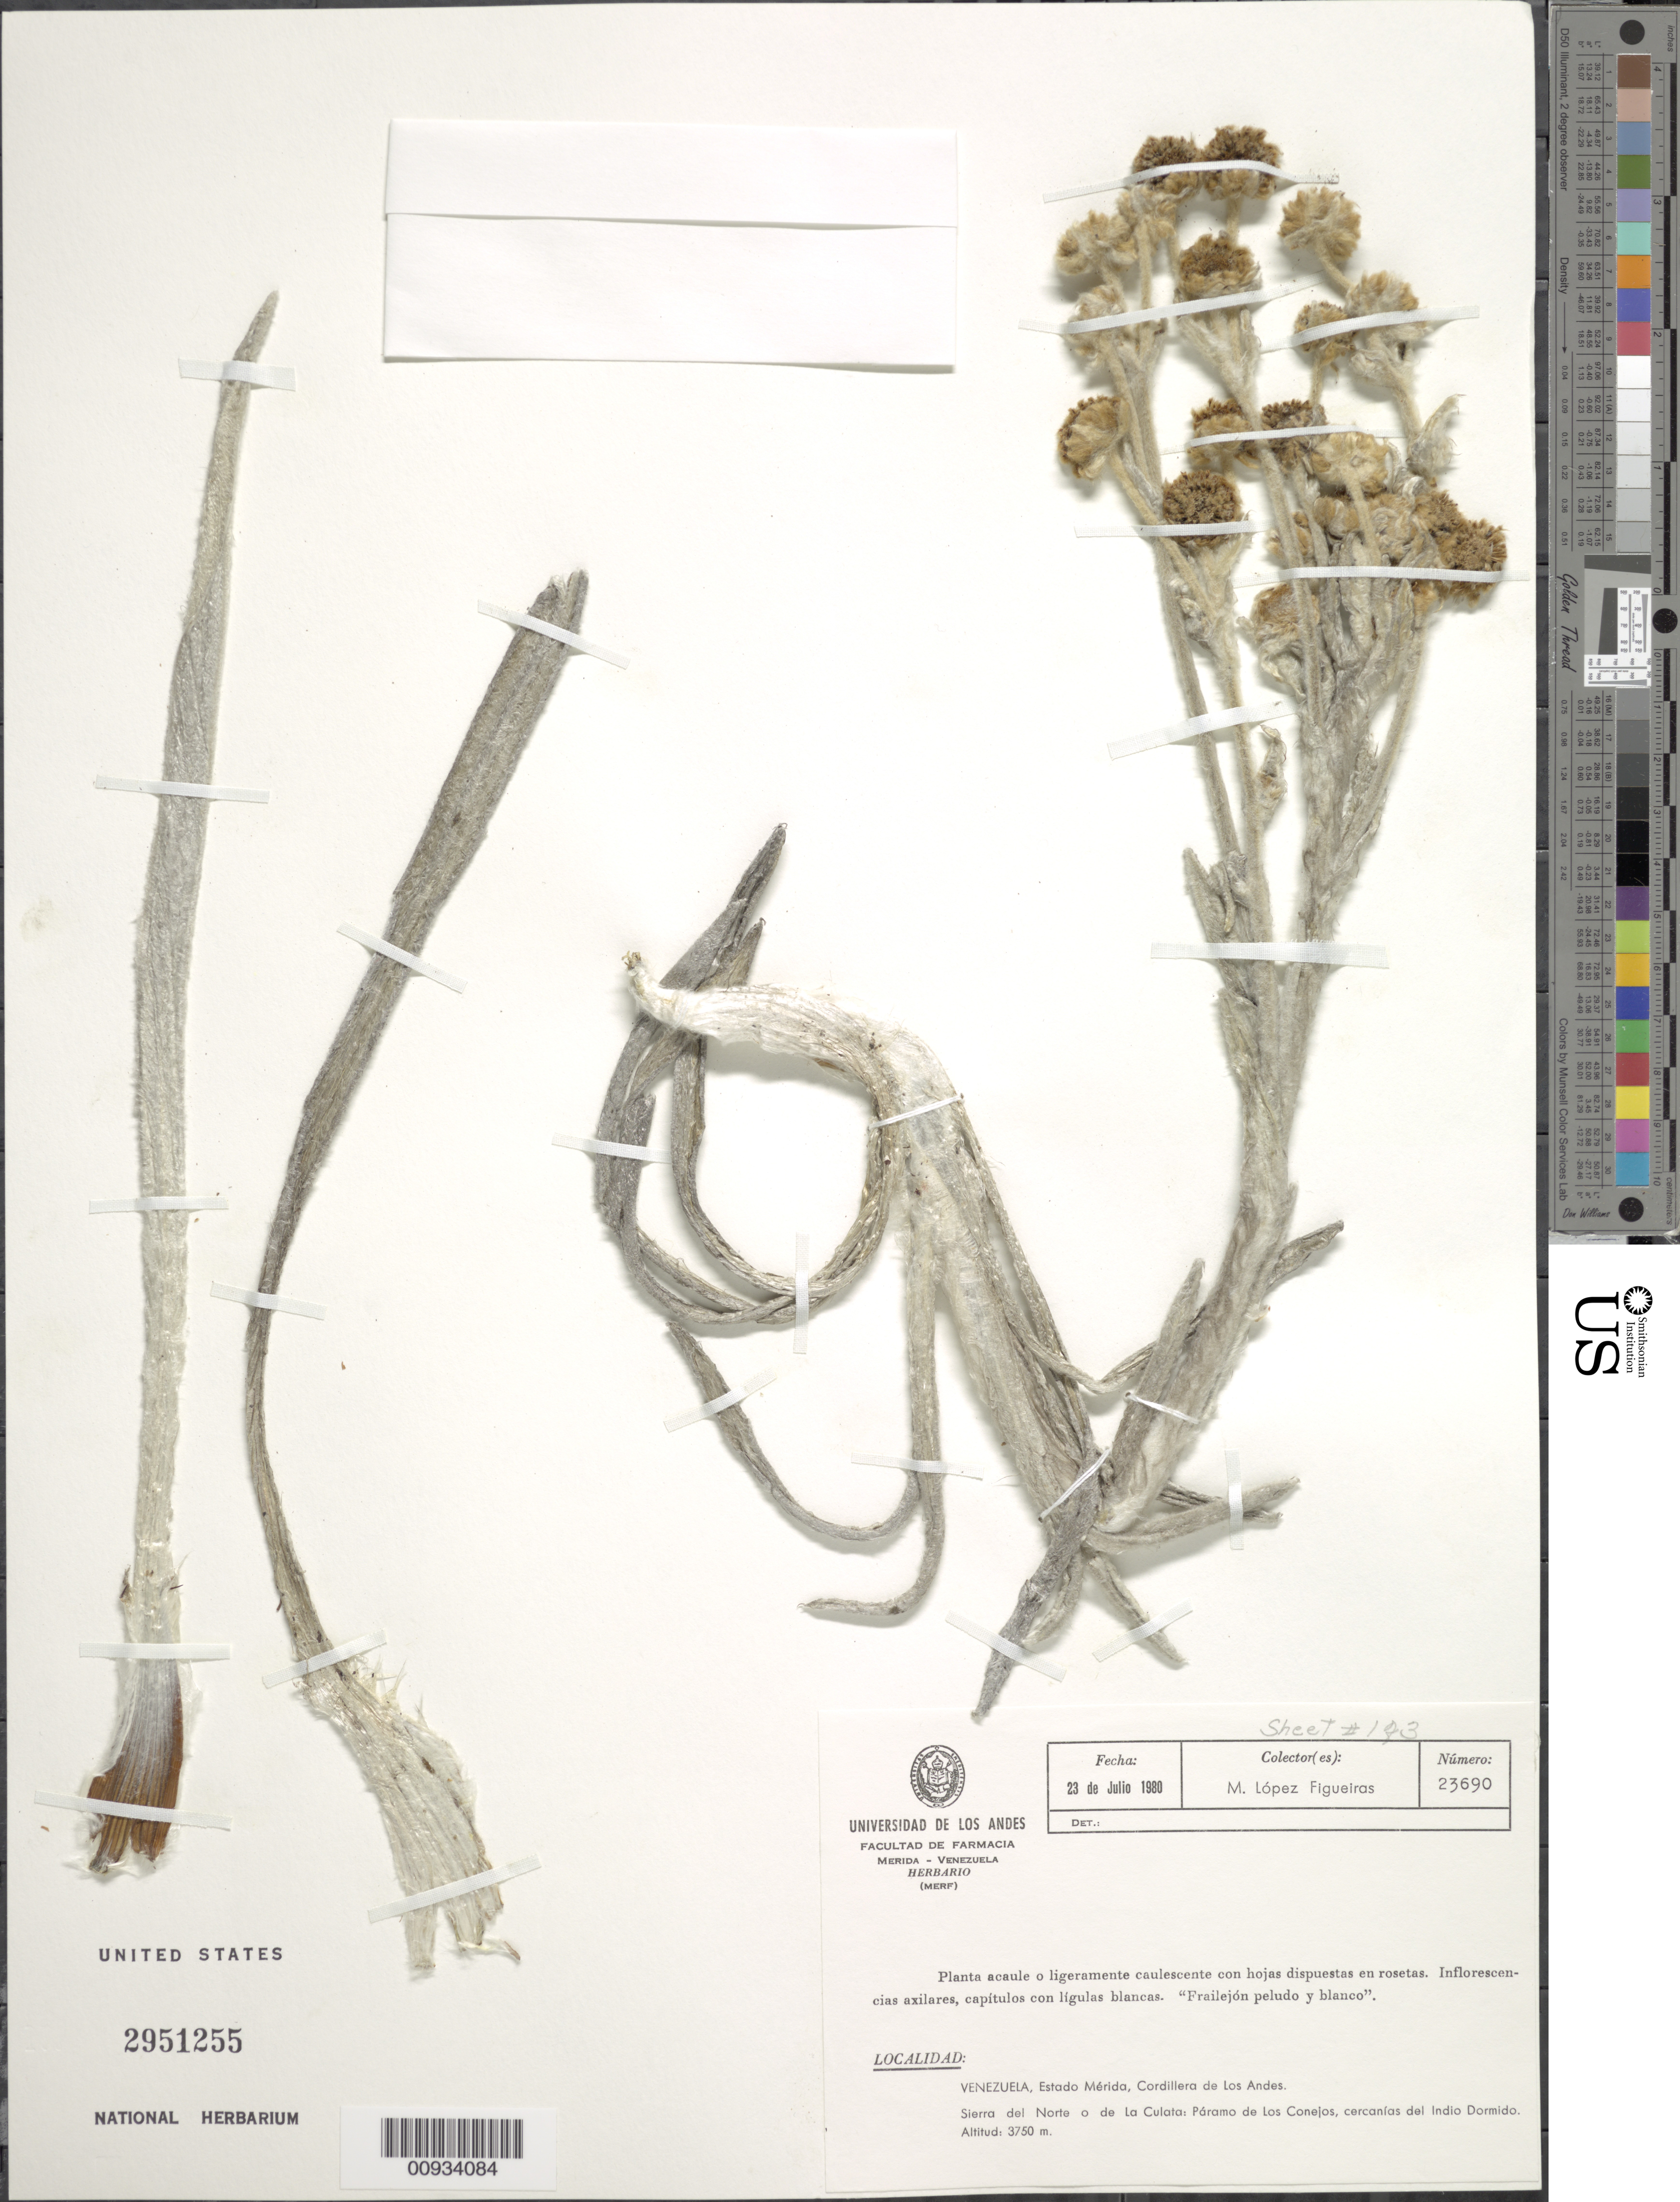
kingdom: Plantae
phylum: Tracheophyta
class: Magnoliopsida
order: Asterales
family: Asteraceae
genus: Espeletiopsis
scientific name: Espeletiopsis angustifolia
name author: (Cuatrec.) Cuatrec.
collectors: M. López Figueiras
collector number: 23690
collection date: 1980-07-23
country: Venezuela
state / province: Mérida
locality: Sierra del Norte o de la Culata: Páramo de los Conejos, cercanías del Indio Dormido, Cordillera de los Andes.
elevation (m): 3750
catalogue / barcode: US 2951255